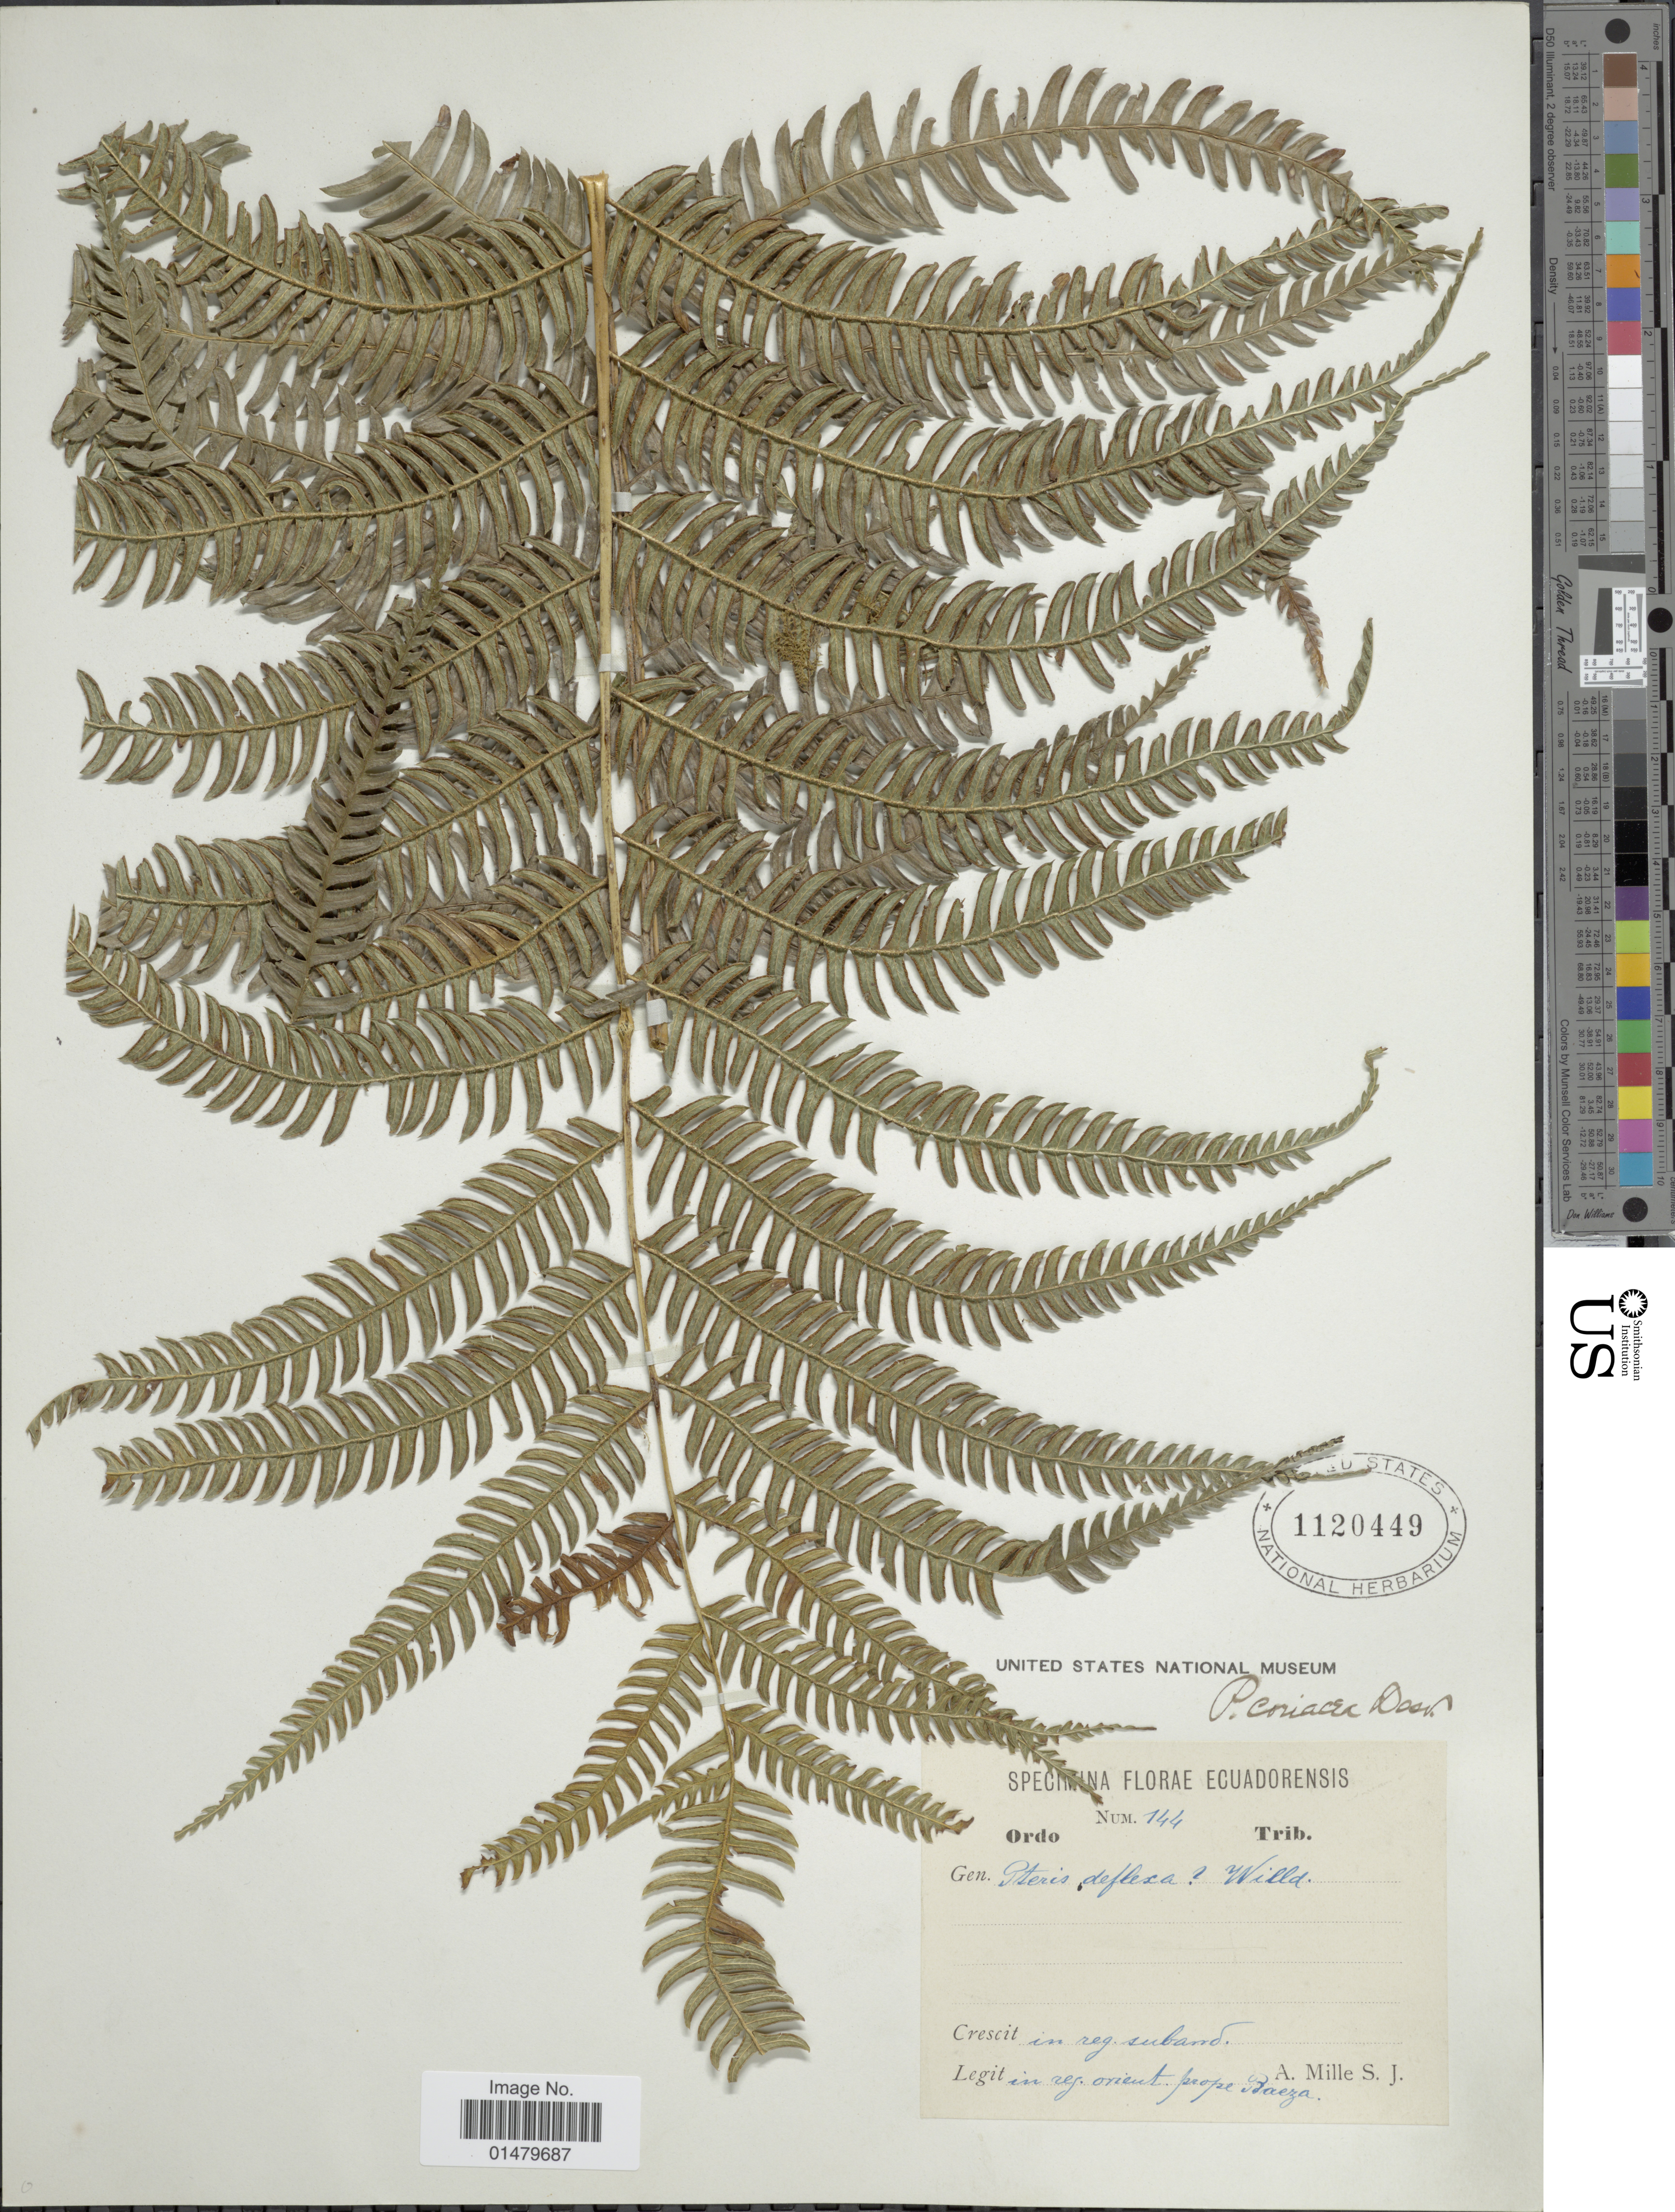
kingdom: Plantae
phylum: Tracheophyta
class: Polypodiopsida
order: Polypodiales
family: Pteridaceae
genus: Pteris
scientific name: Pteris muricata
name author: Rosenst.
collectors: S. J. A. Mille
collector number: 144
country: Ecuador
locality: Florae Ecuadorensis. In reg. suband. In reg. orient. prope Baeza.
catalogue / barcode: US 1120449